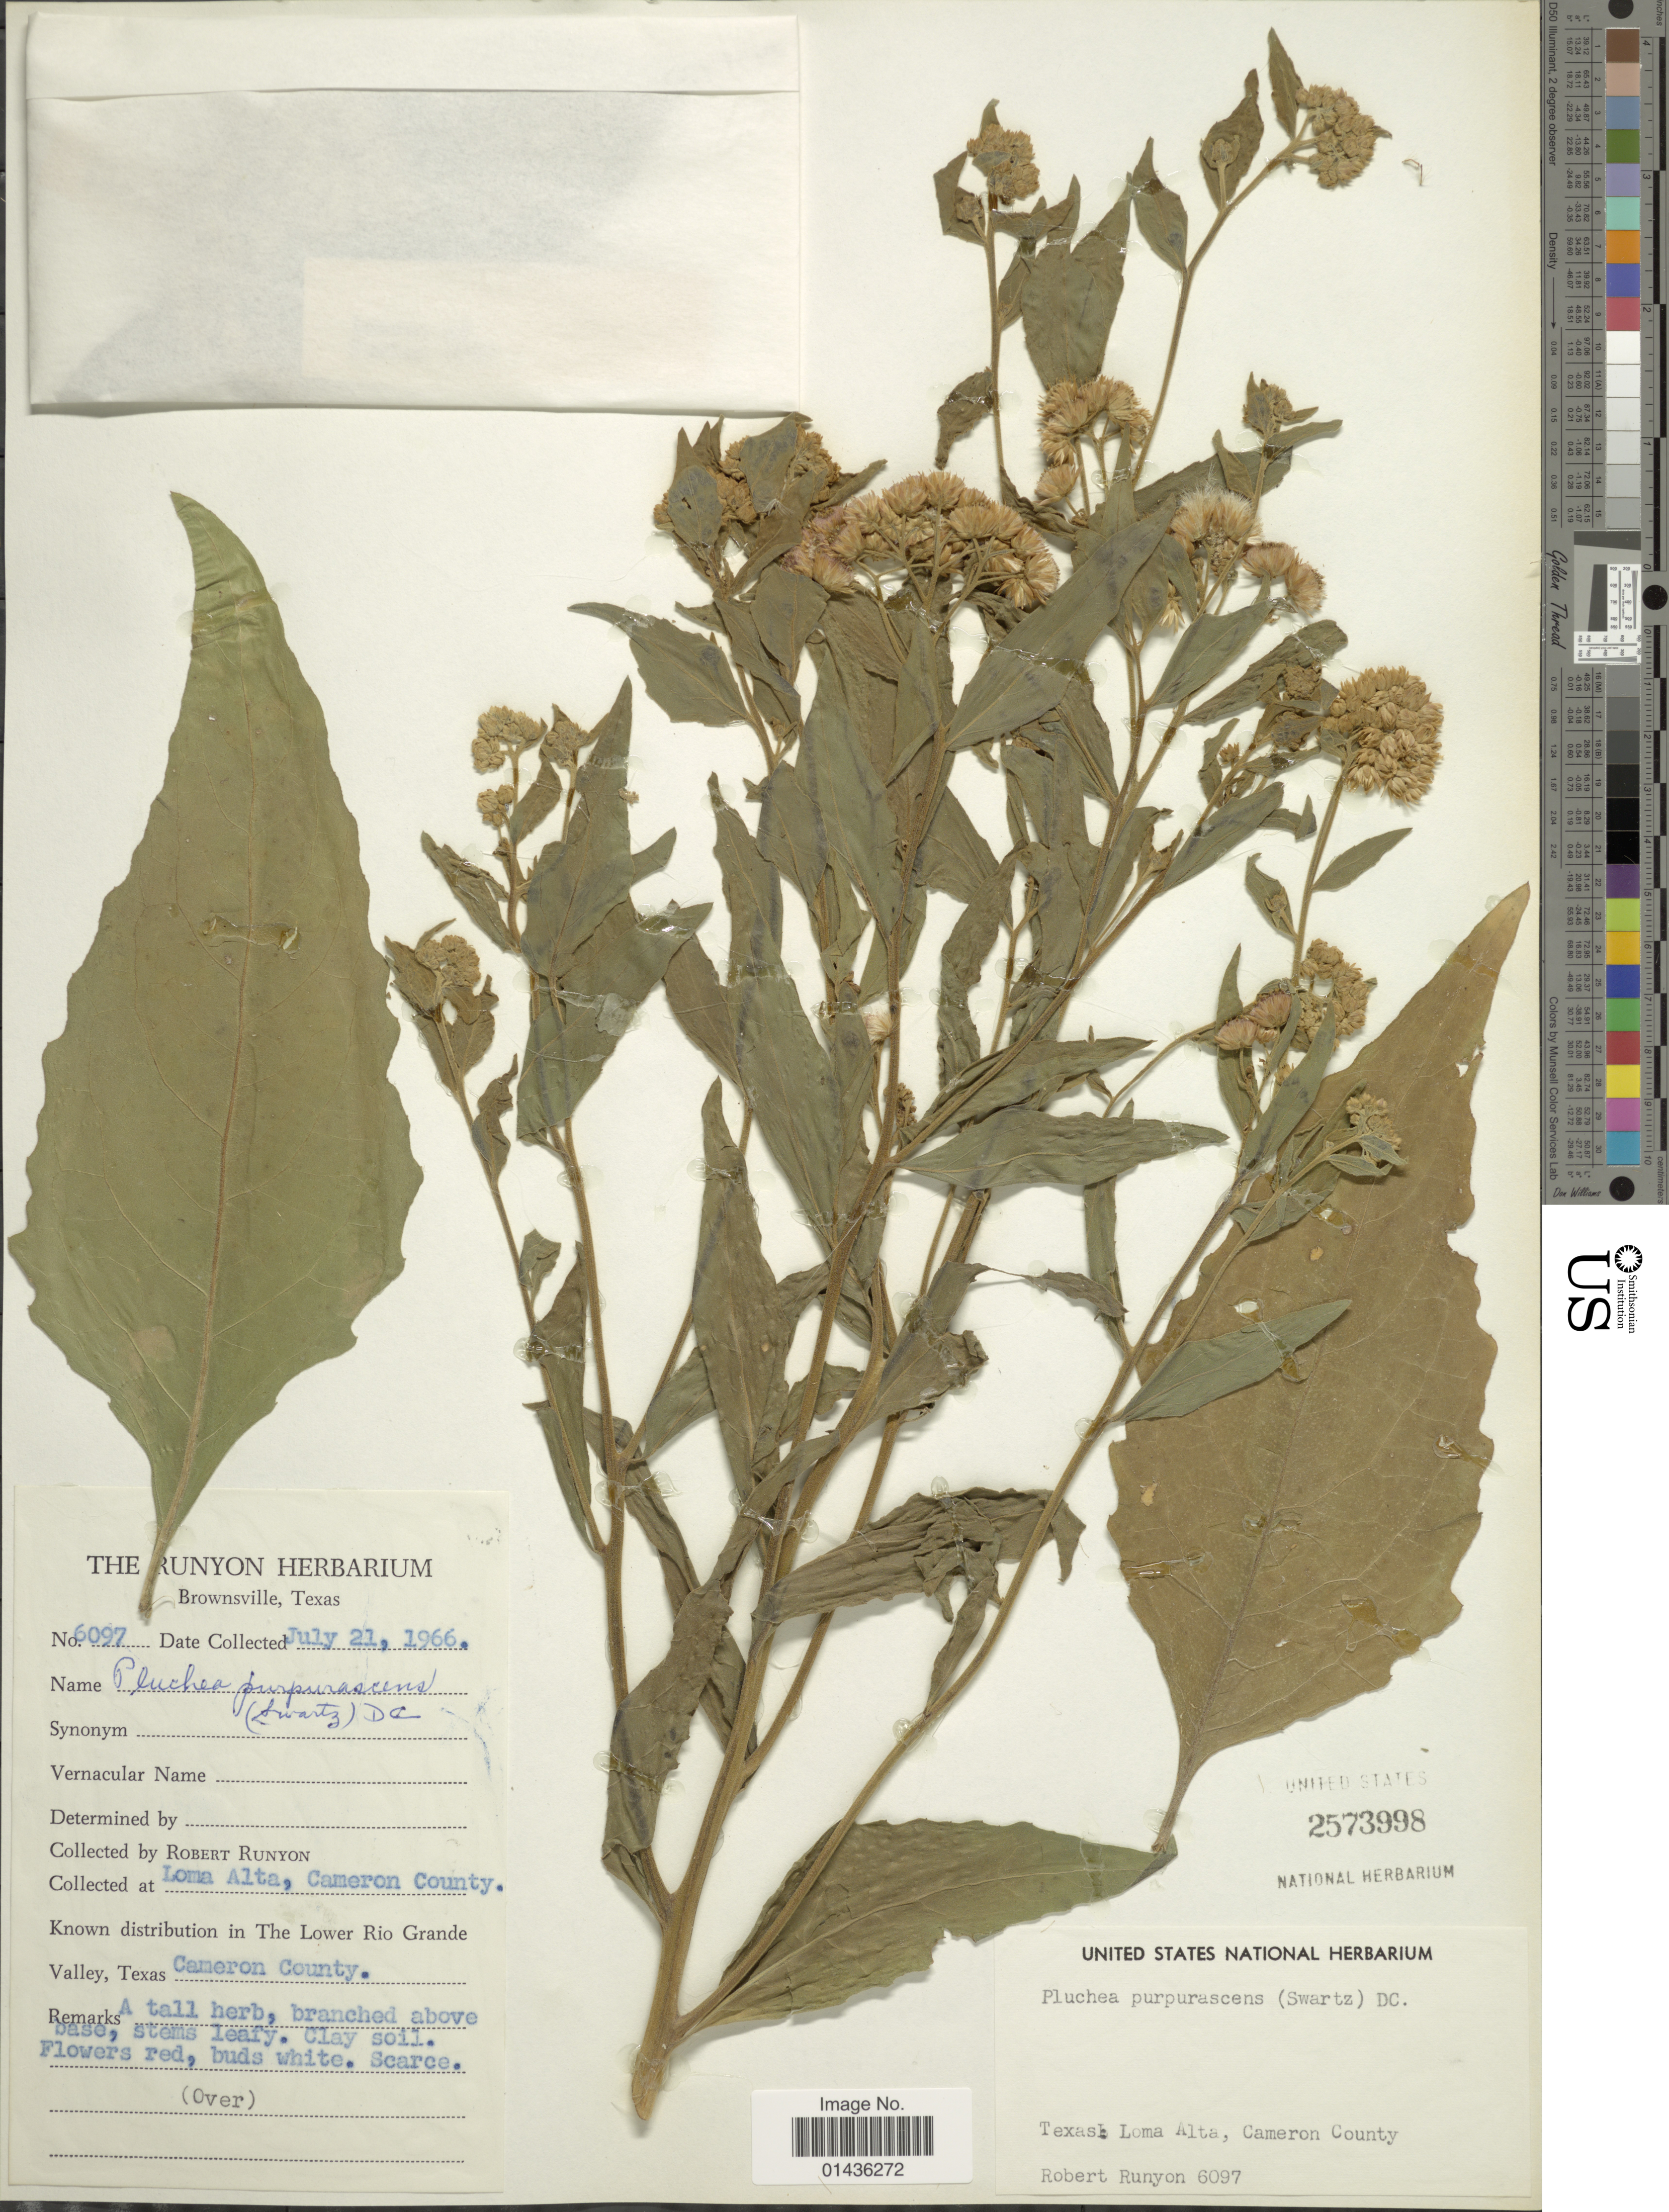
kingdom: Plantae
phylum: Tracheophyta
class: Magnoliopsida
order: Asterales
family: Asteraceae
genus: Pluchea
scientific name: Pluchea odorata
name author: (L.) Cass.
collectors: R. Runyon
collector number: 6097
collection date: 1966-07-21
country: United States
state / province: Texas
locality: Loma Alta, Cameron County, Lower Rio Grande Valley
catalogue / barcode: US 2573998